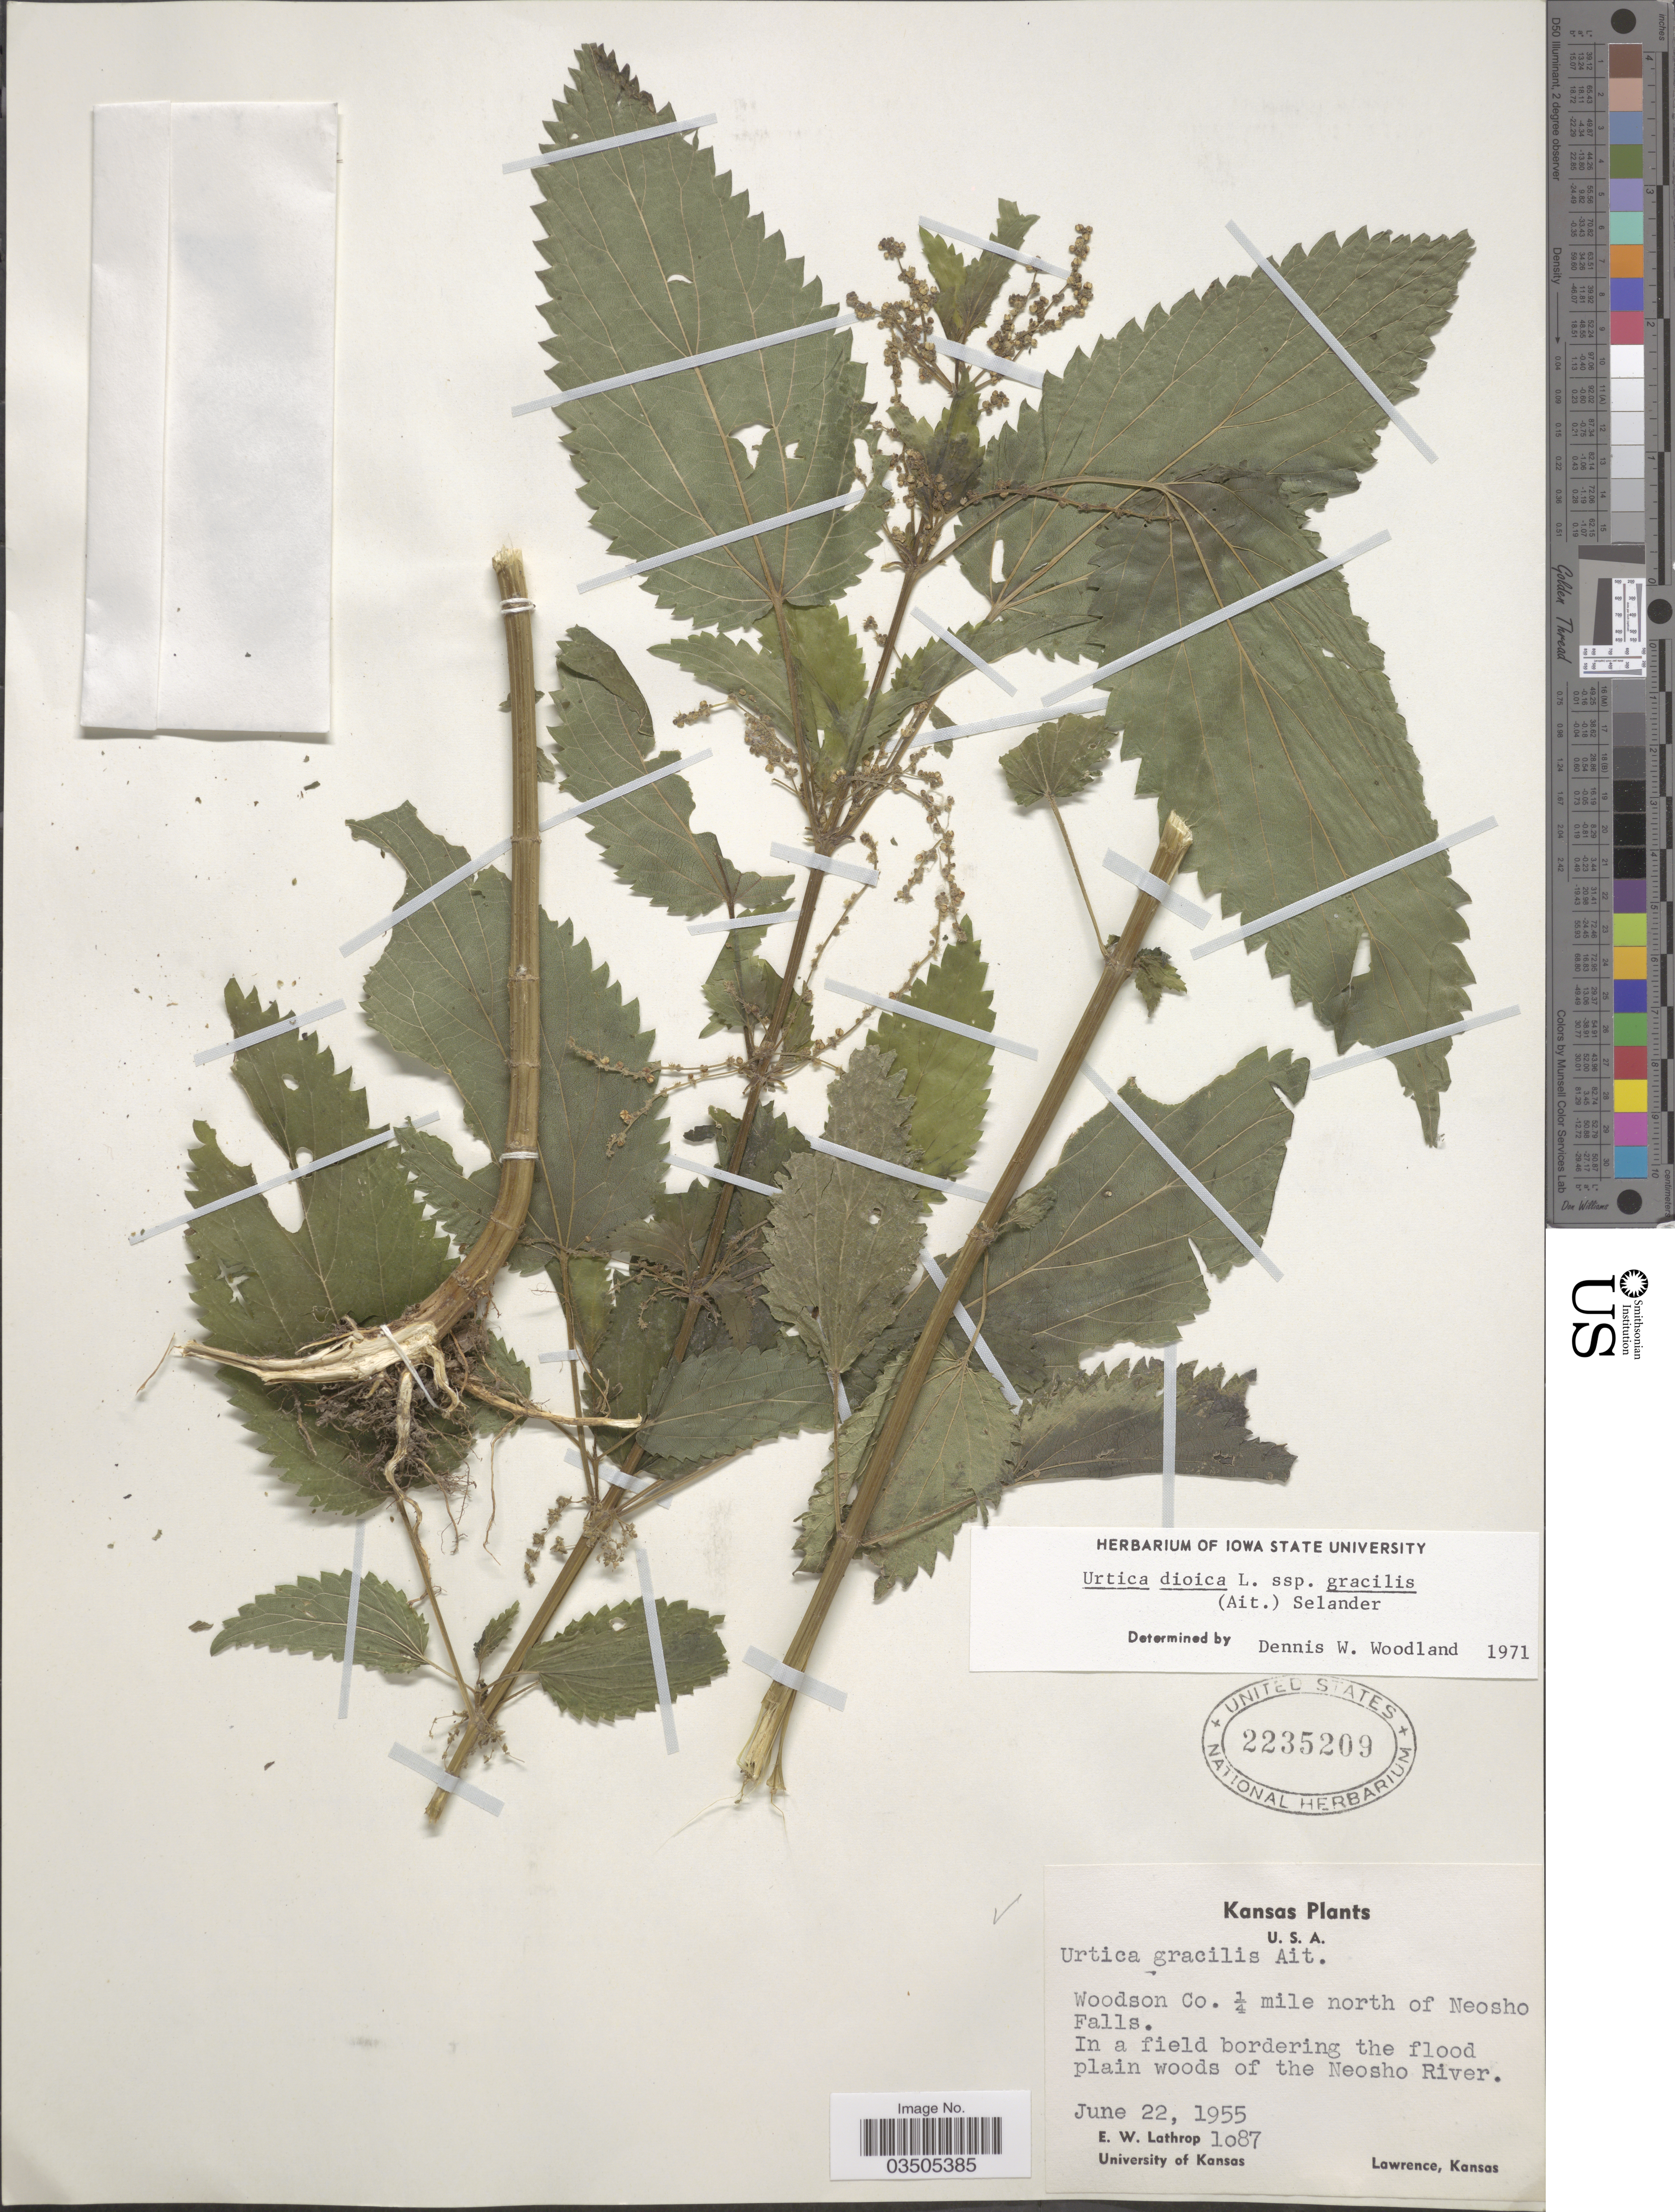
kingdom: Plantae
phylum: Tracheophyta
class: Magnoliopsida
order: Rosales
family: Urticaceae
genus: Urtica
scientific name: Urtica dioica subsp. gracilis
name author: L.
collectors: E. W. Lathrop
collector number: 1087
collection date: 1955-06-22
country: United States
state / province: Kansas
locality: U.S.A. Woodson Co. ¼ mile north of Neosho Falls. In a field bordering the flood plain woods of the Neosho River.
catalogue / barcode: US 2235209